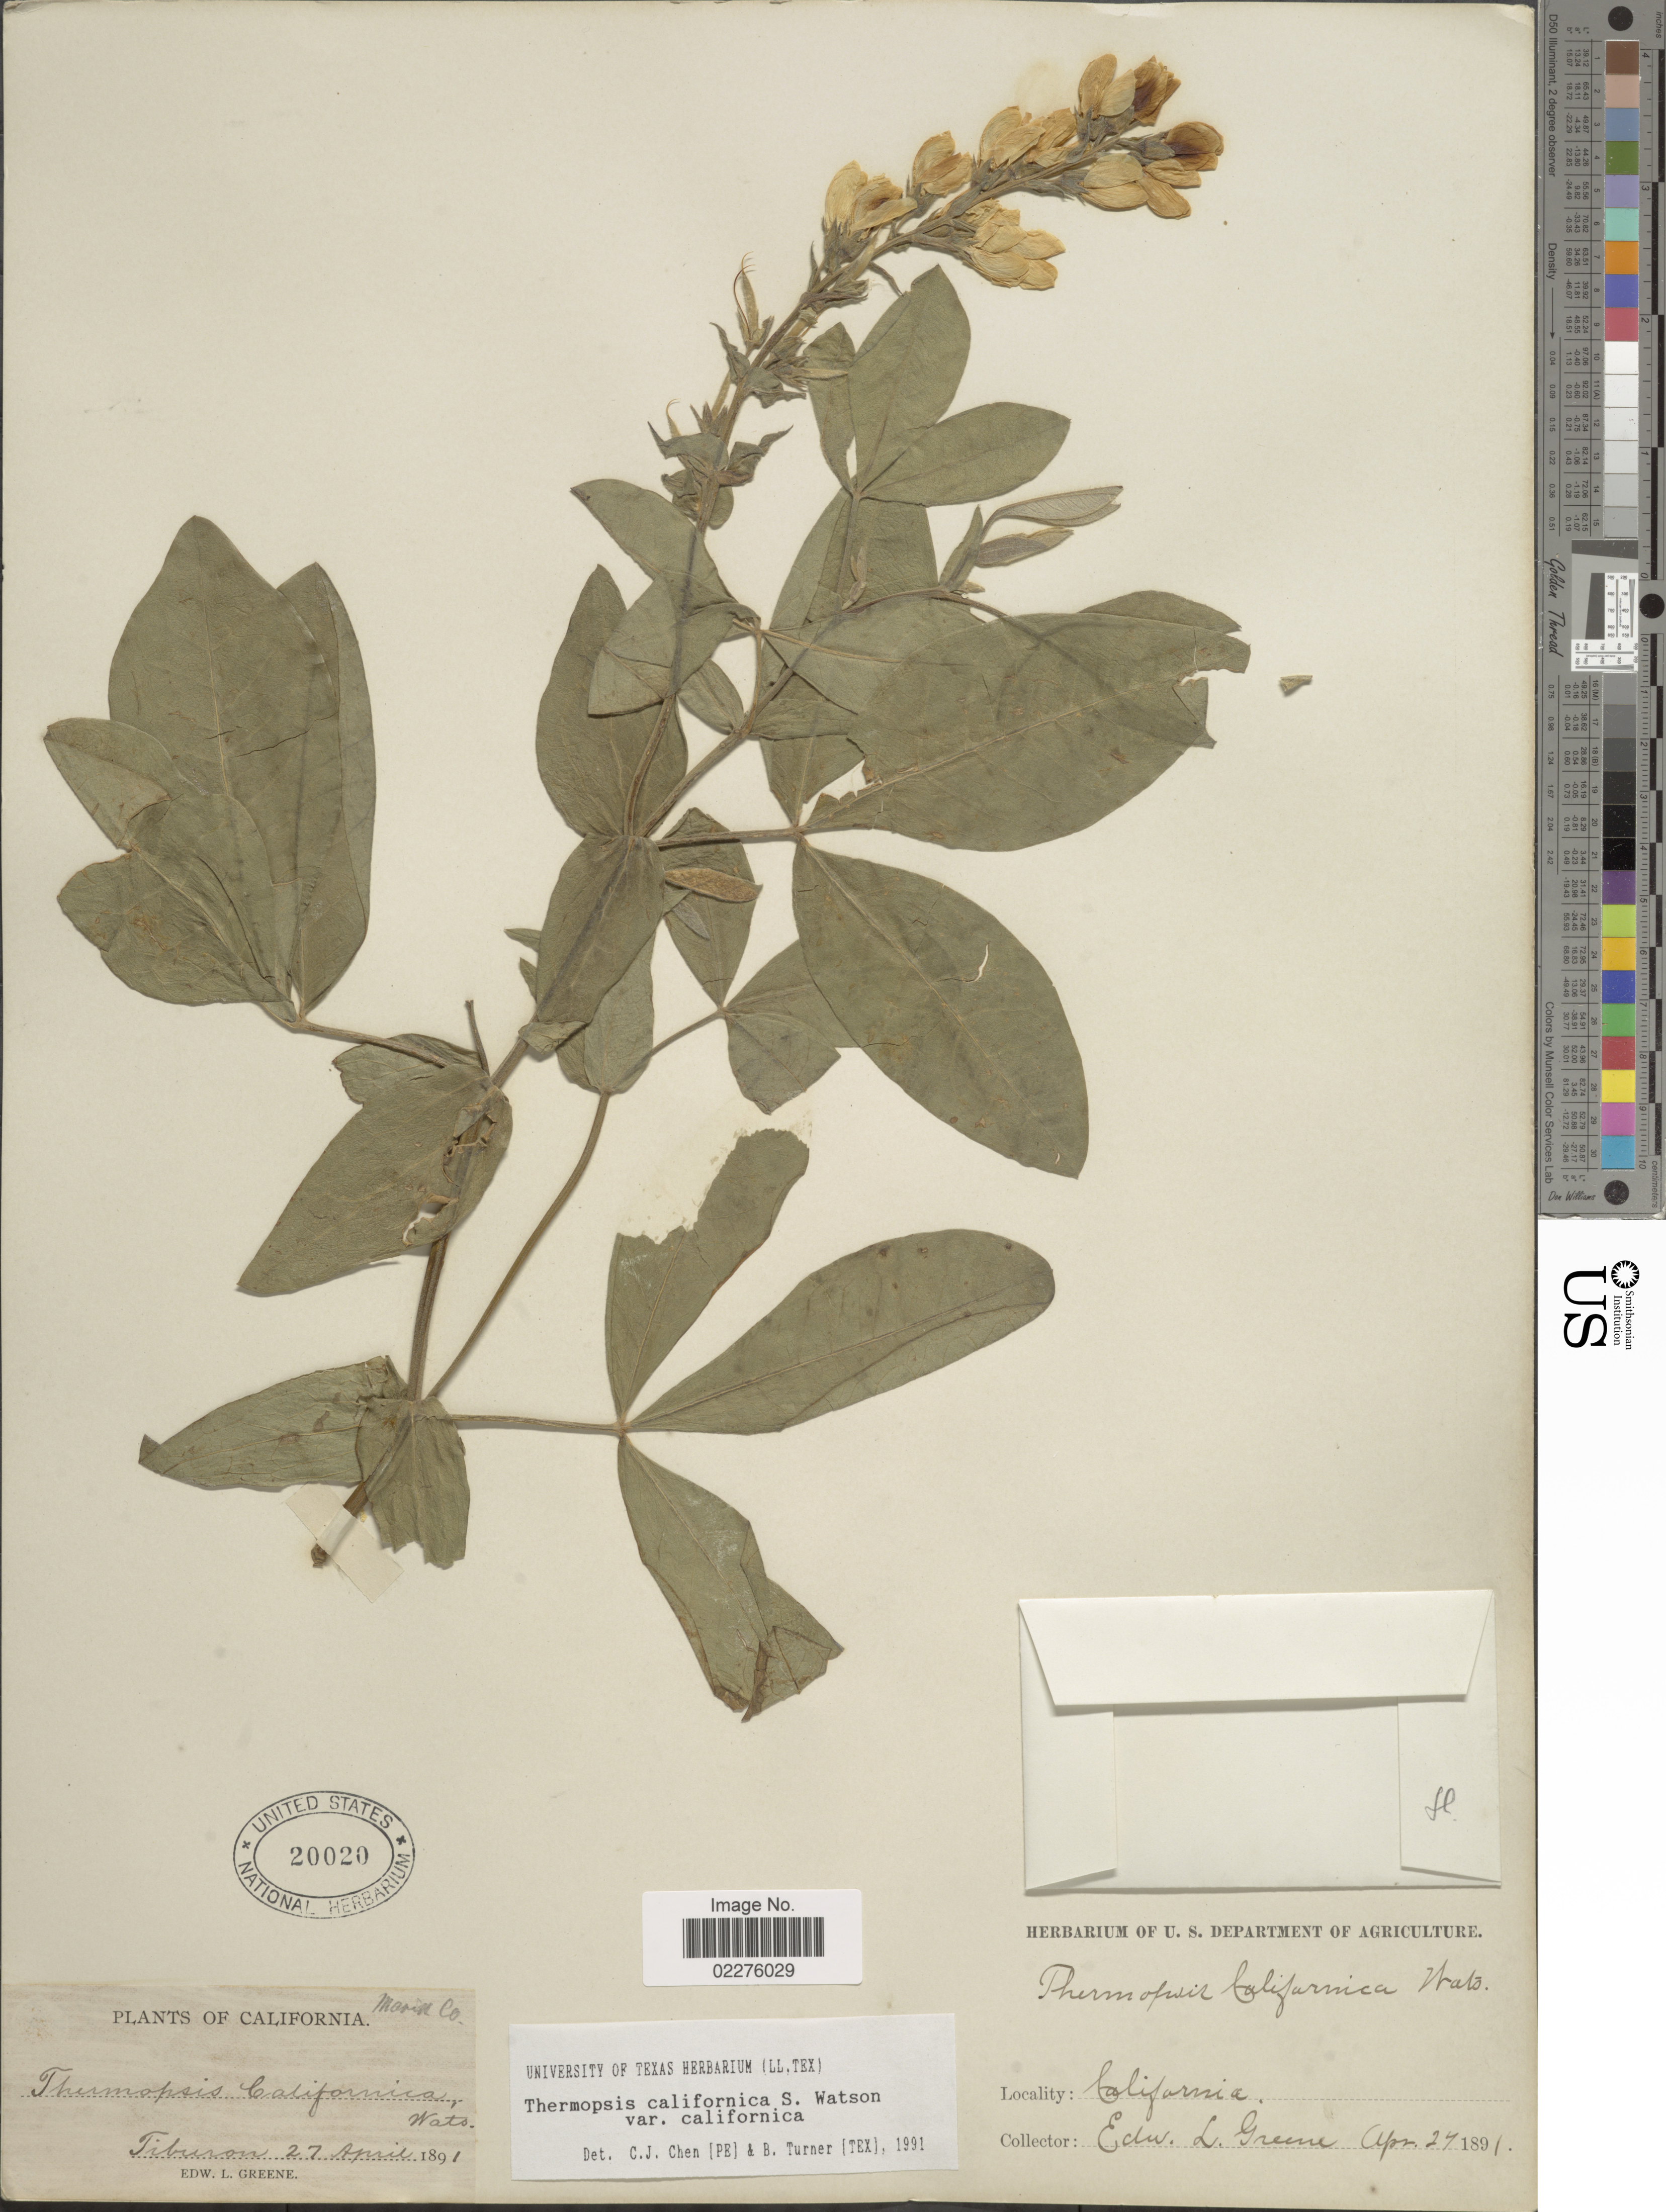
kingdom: Plantae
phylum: Tracheophyta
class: Magnoliopsida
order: Fabales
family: Fabaceae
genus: Thermopsis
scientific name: Thermopsis californica var. californica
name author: S. Watson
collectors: E. L. Greene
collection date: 1891-04-27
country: United States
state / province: California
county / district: Marin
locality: Marin Co., Tiburon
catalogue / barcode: US 20020